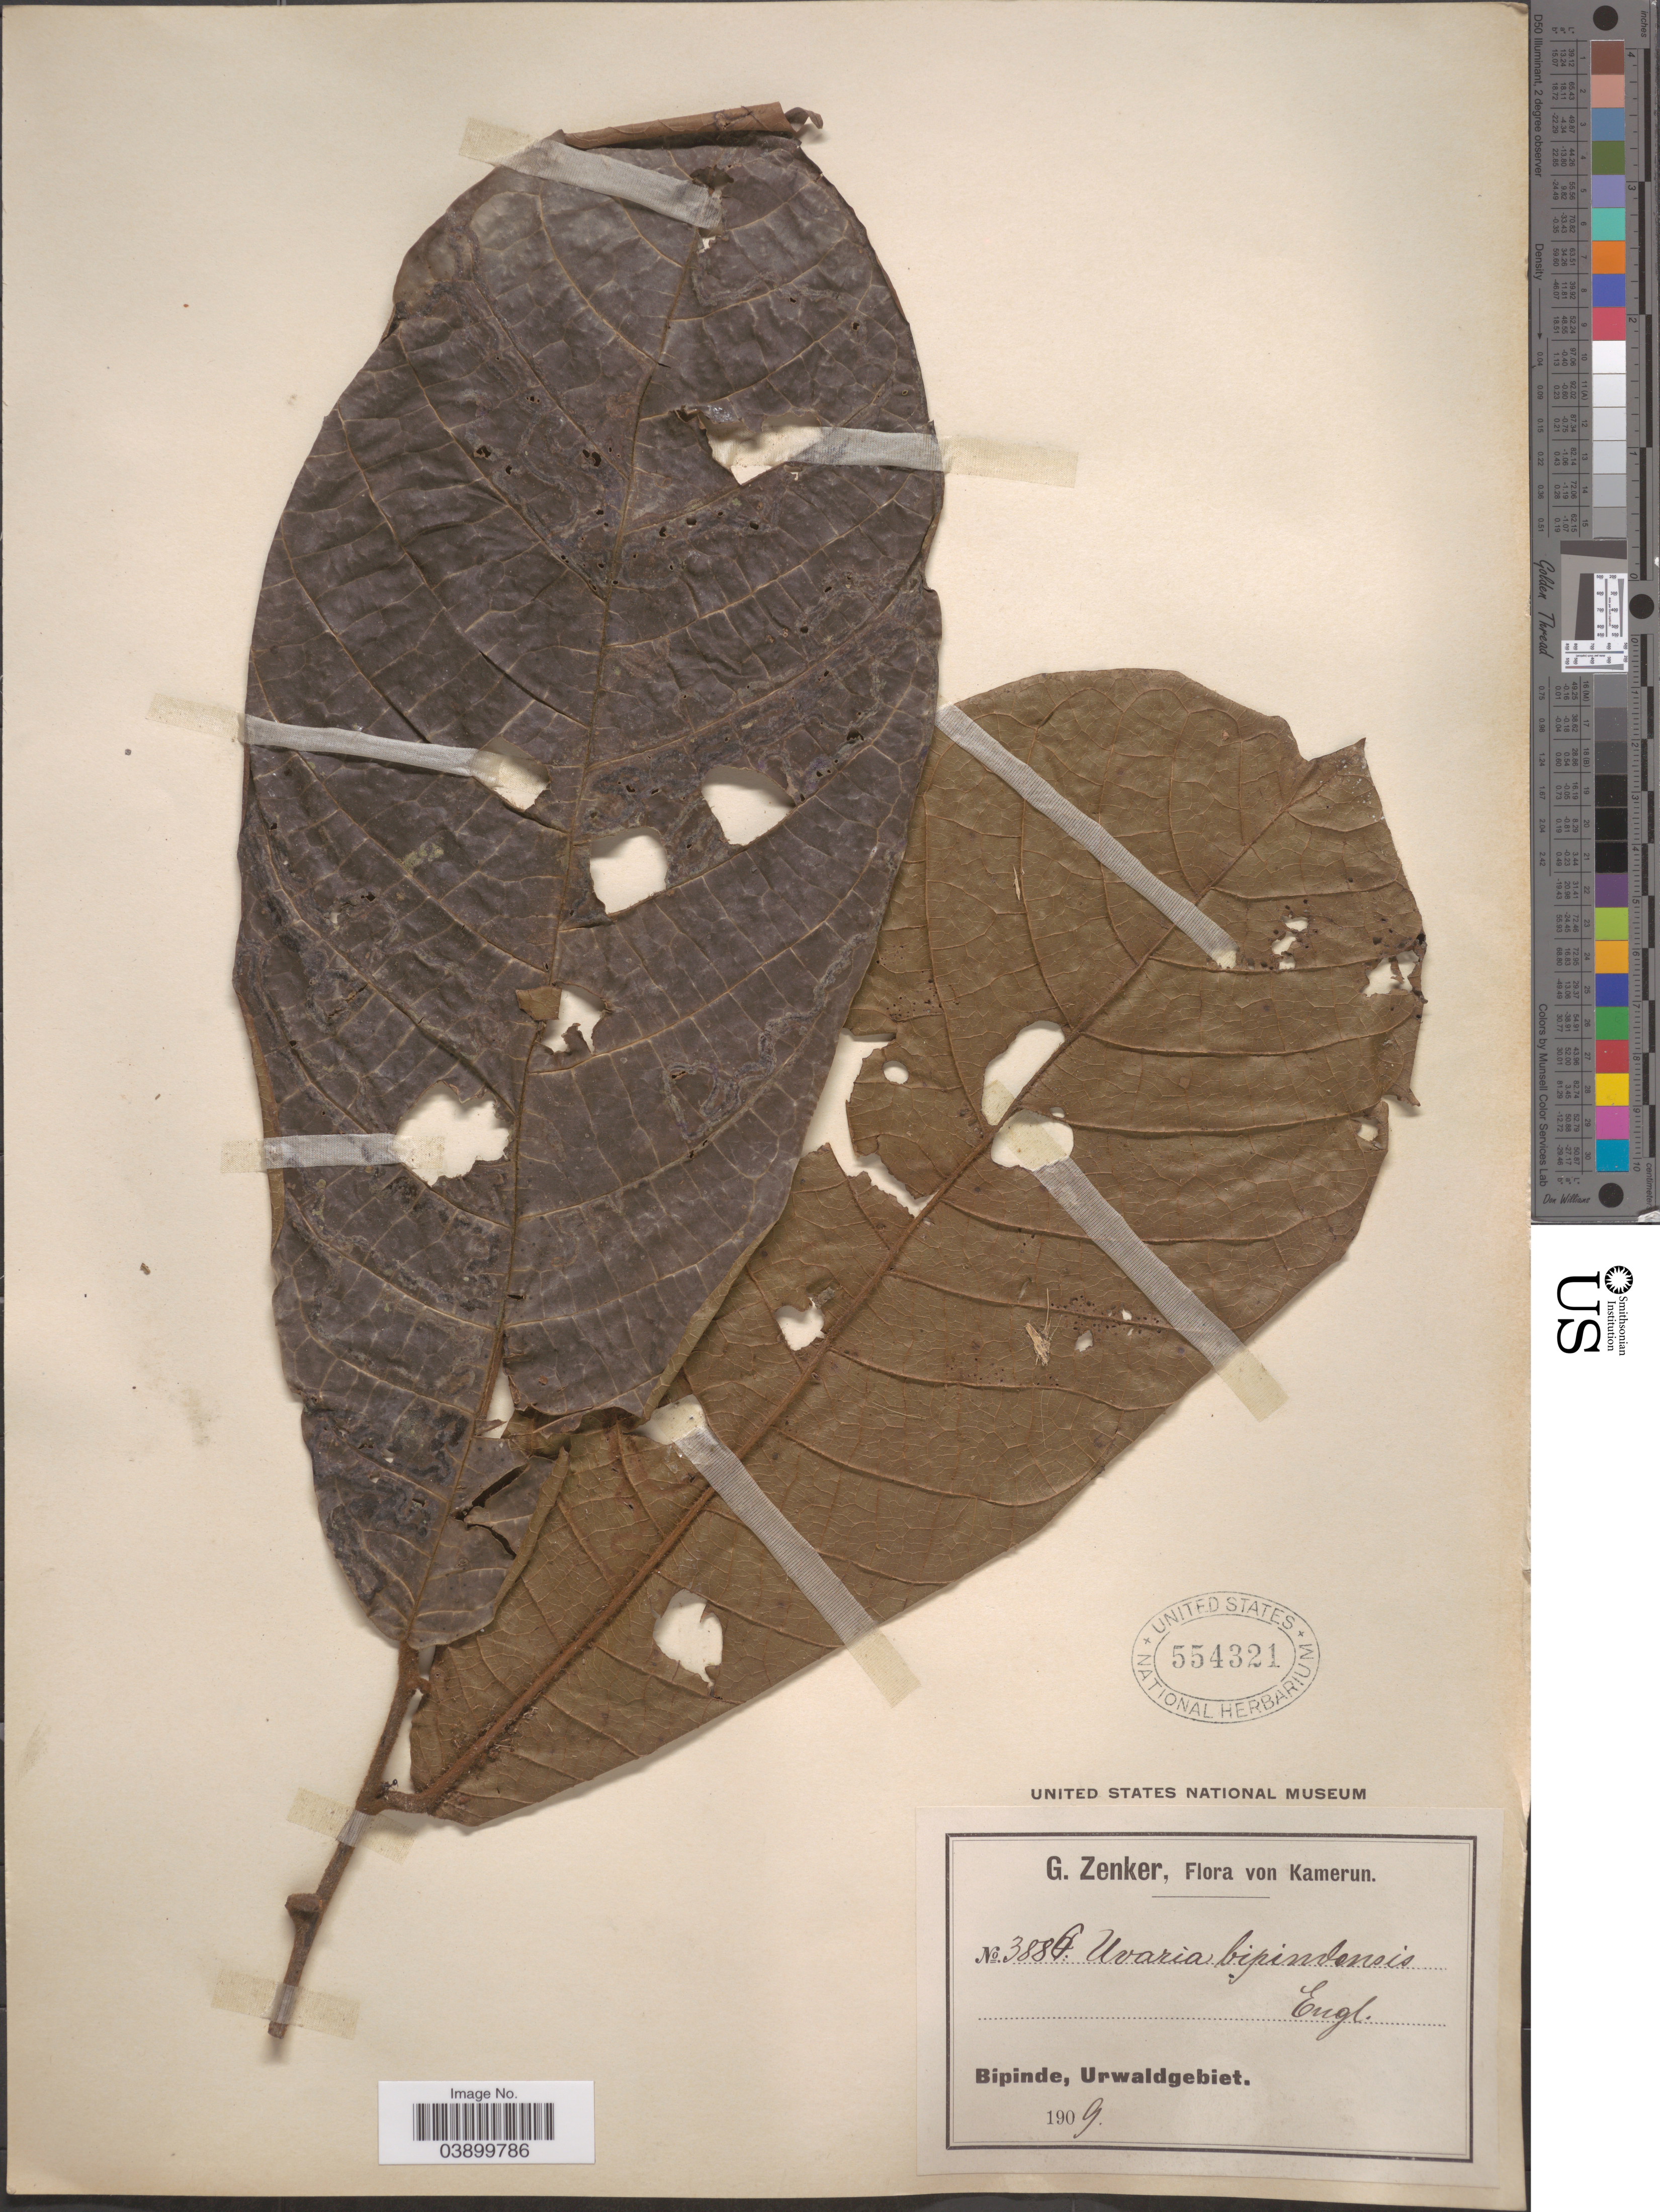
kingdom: Plantae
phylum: Tracheophyta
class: Magnoliopsida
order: Magnoliales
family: Annonaceae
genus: Uvaria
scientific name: Uvaria bipindensis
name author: Engl. ex Engl. & Diels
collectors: G. A. Zenker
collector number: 3886*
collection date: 1909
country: Cameroon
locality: Bipinde, Urwaldgebiet.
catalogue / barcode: US 554321